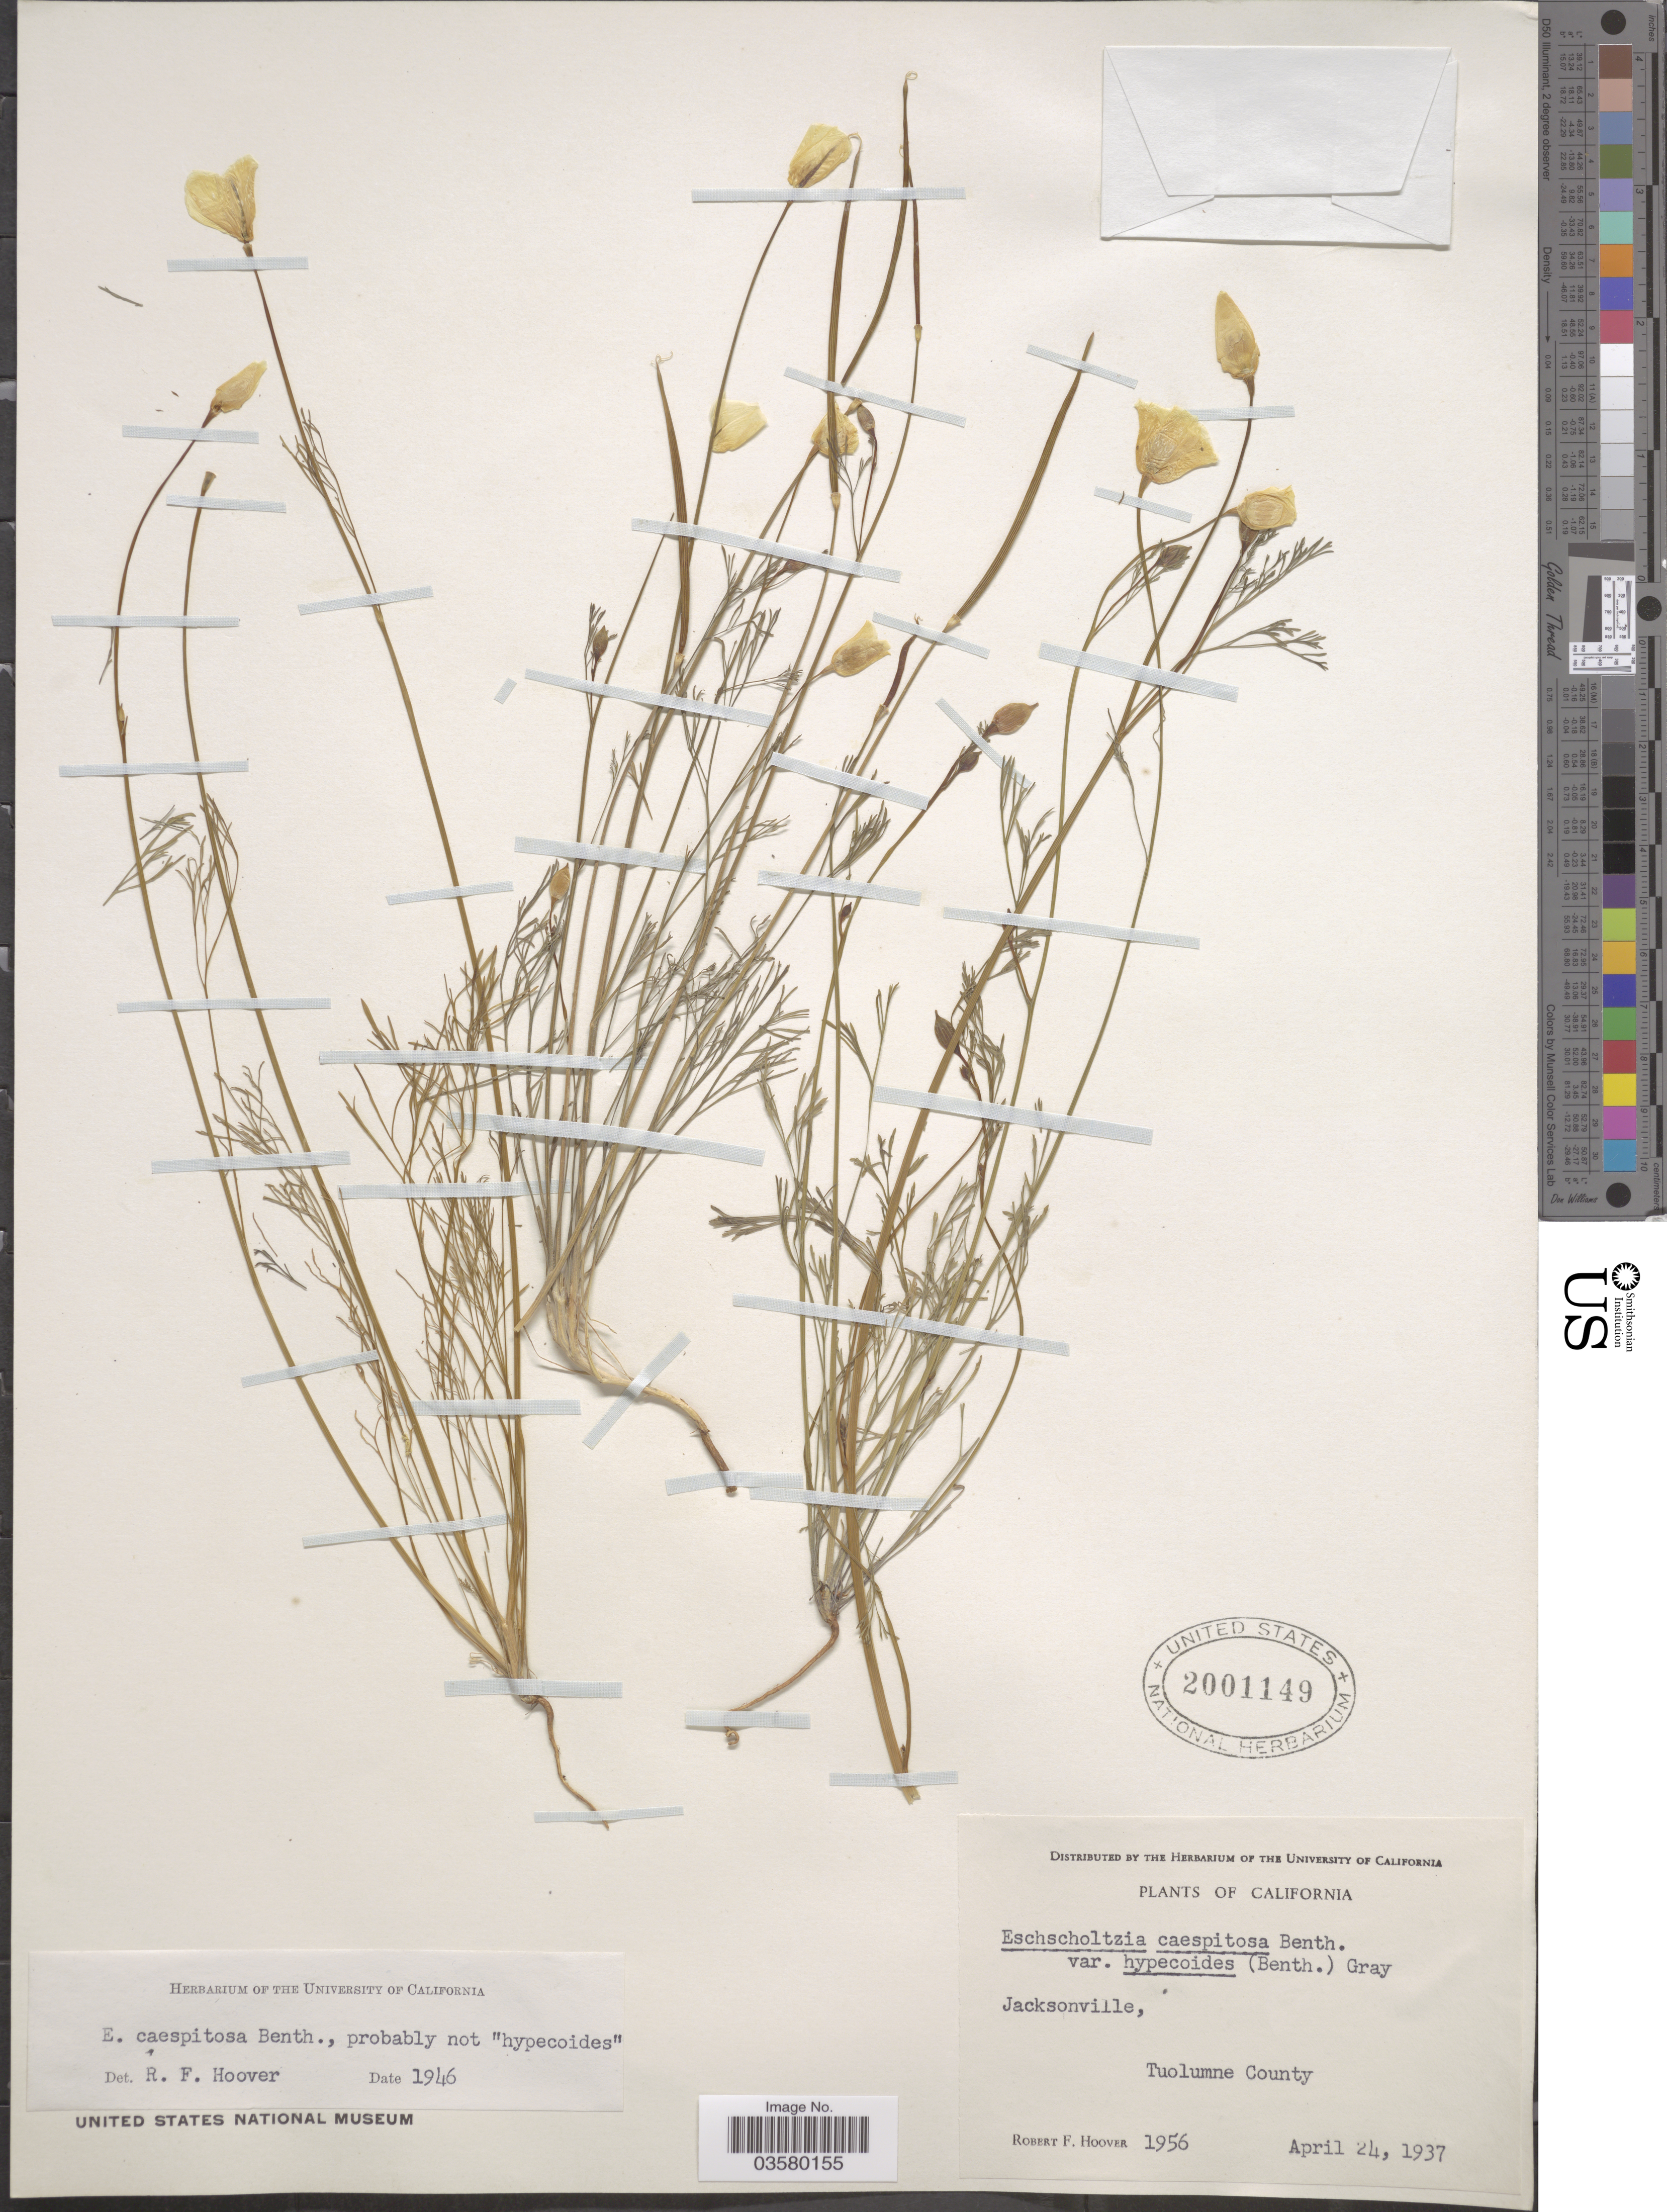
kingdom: Plantae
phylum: Tracheophyta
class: Magnoliopsida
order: Ranunculales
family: Papaveraceae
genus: Eschscholzia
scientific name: Eschscholzia caespitosa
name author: Benth.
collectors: R. F. Hoover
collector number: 1956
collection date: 1937-04-24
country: United States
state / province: California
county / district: Tuolumne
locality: Jacksonville, Tuolumne County.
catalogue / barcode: US 2001149